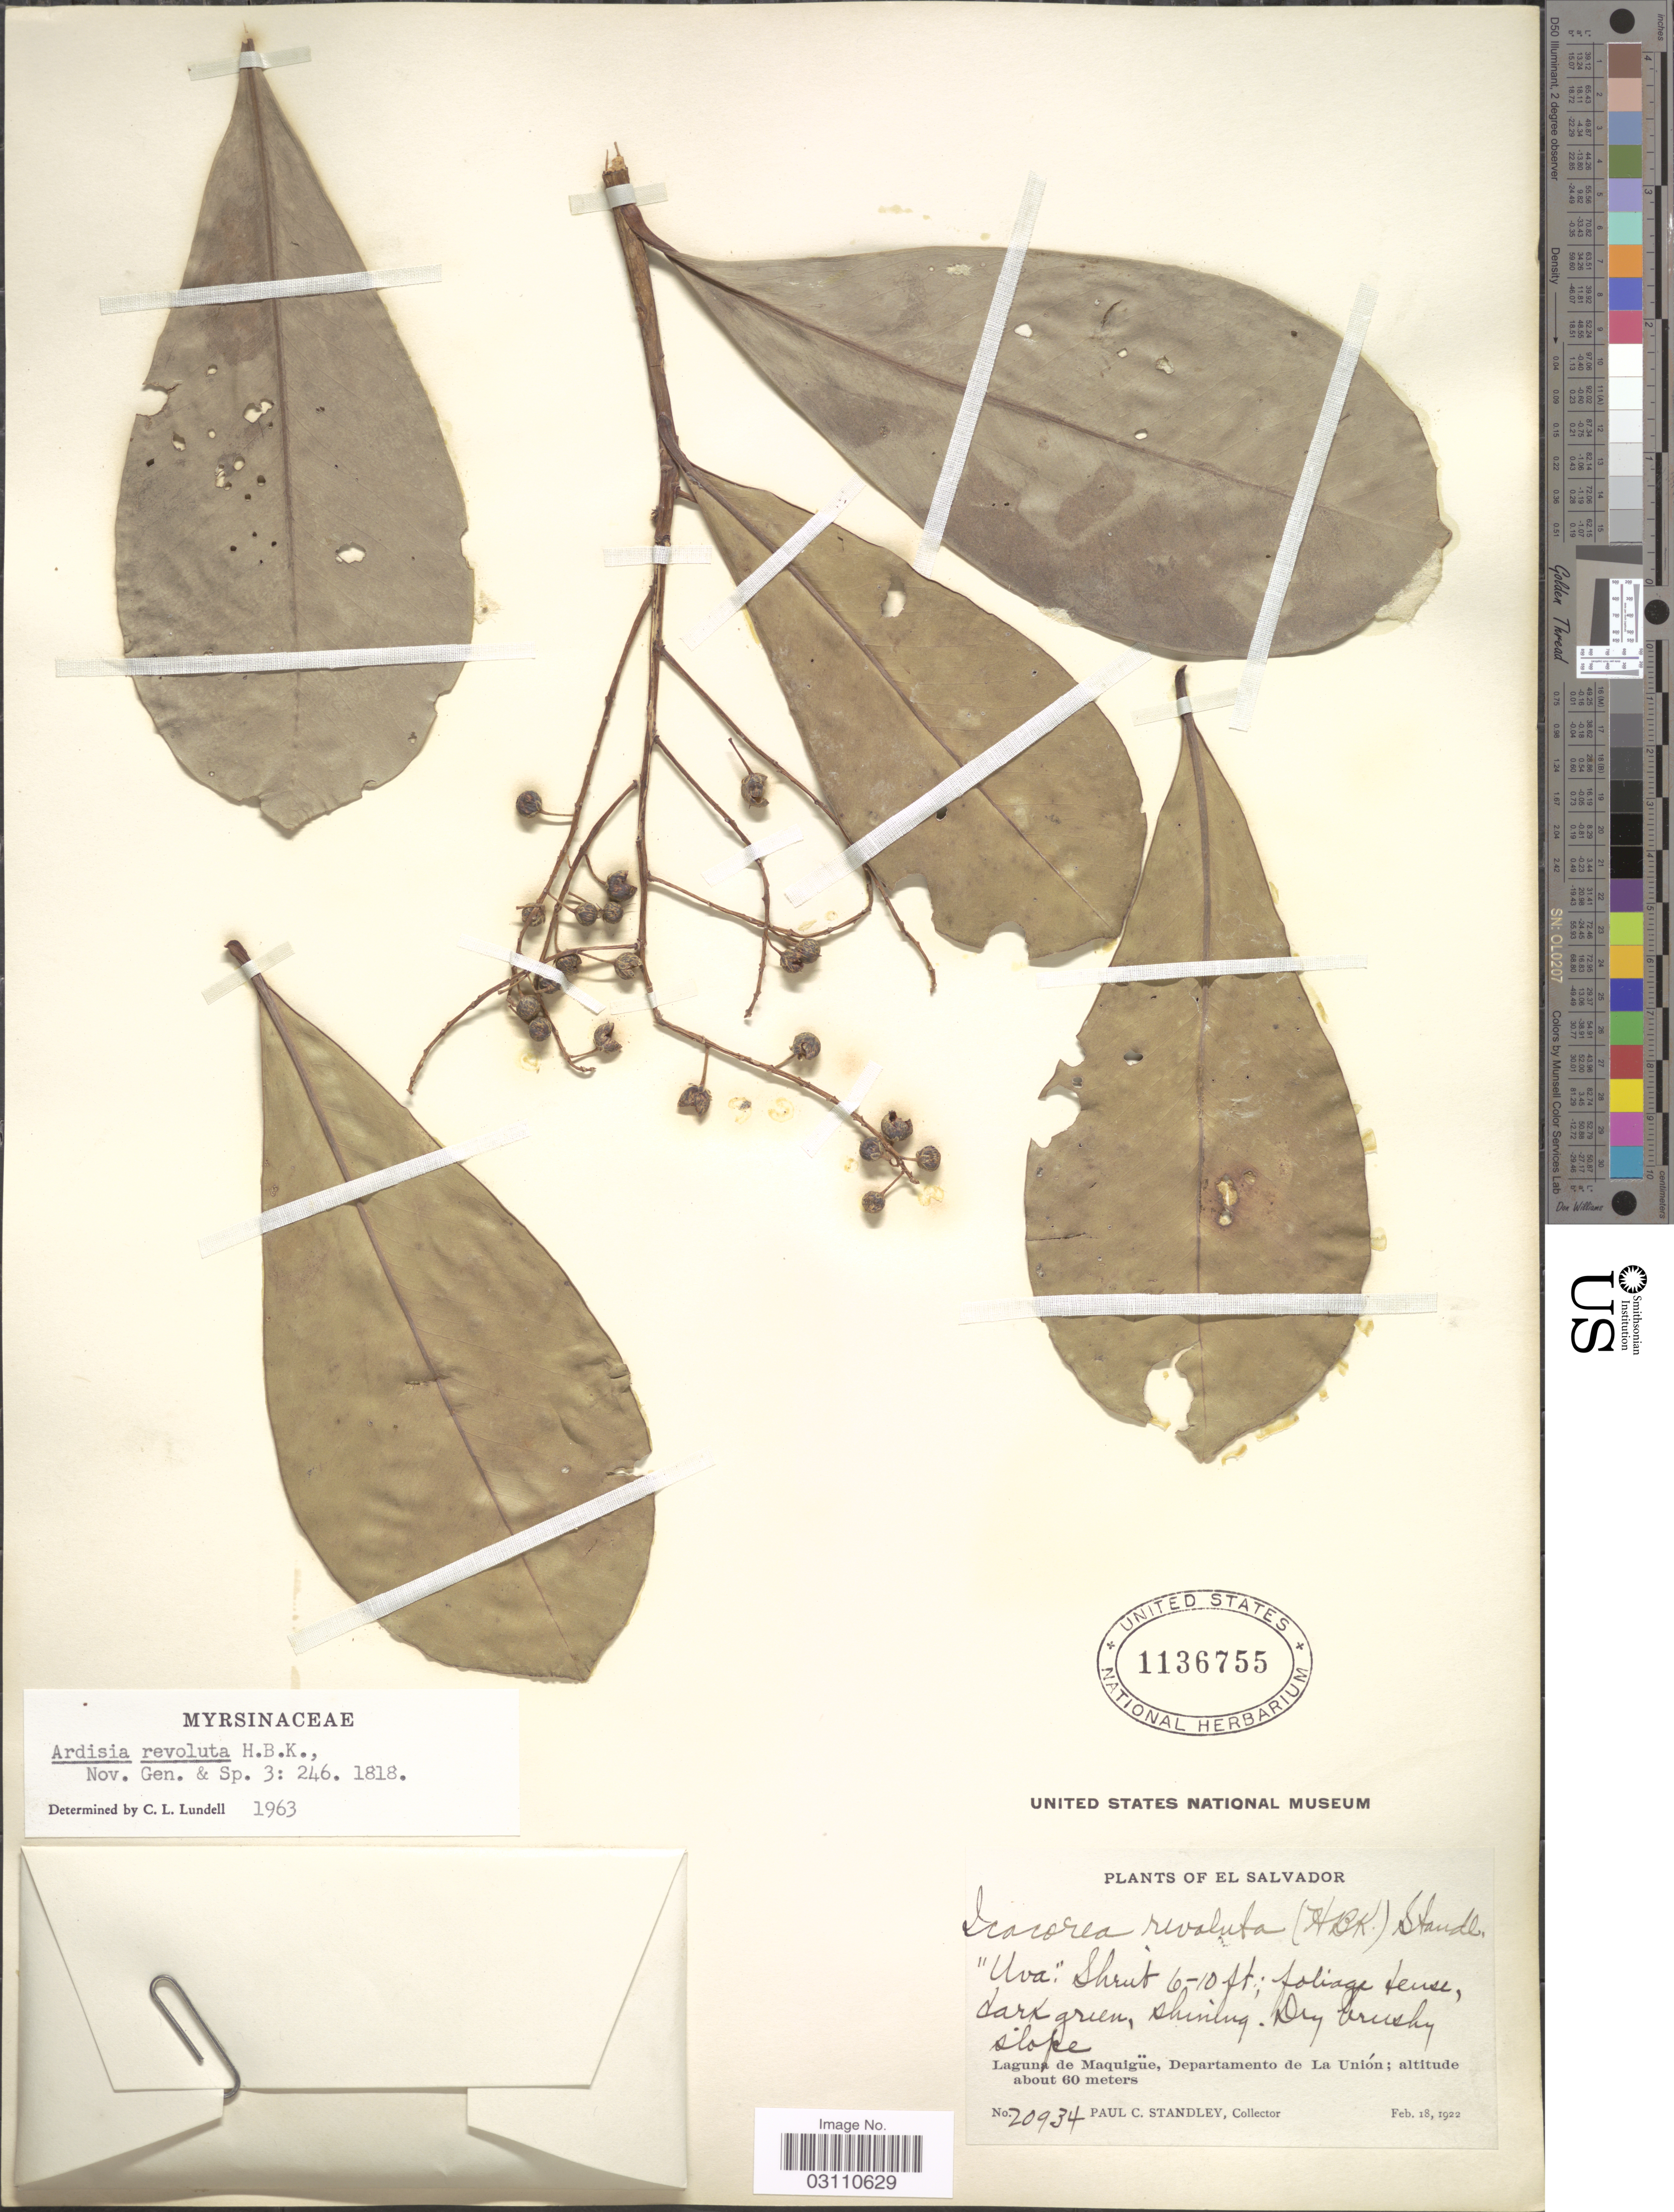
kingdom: Plantae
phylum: Tracheophyta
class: Magnoliopsida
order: Ericales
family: Primulaceae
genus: Ardisia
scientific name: Ardisia revoluta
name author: Kunth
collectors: P. C. Standley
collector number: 20934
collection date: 1922-02-18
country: El Salvador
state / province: La Union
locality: Laguna de Maquigüe, Departamento de La Unión.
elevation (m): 60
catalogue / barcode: US 1136755